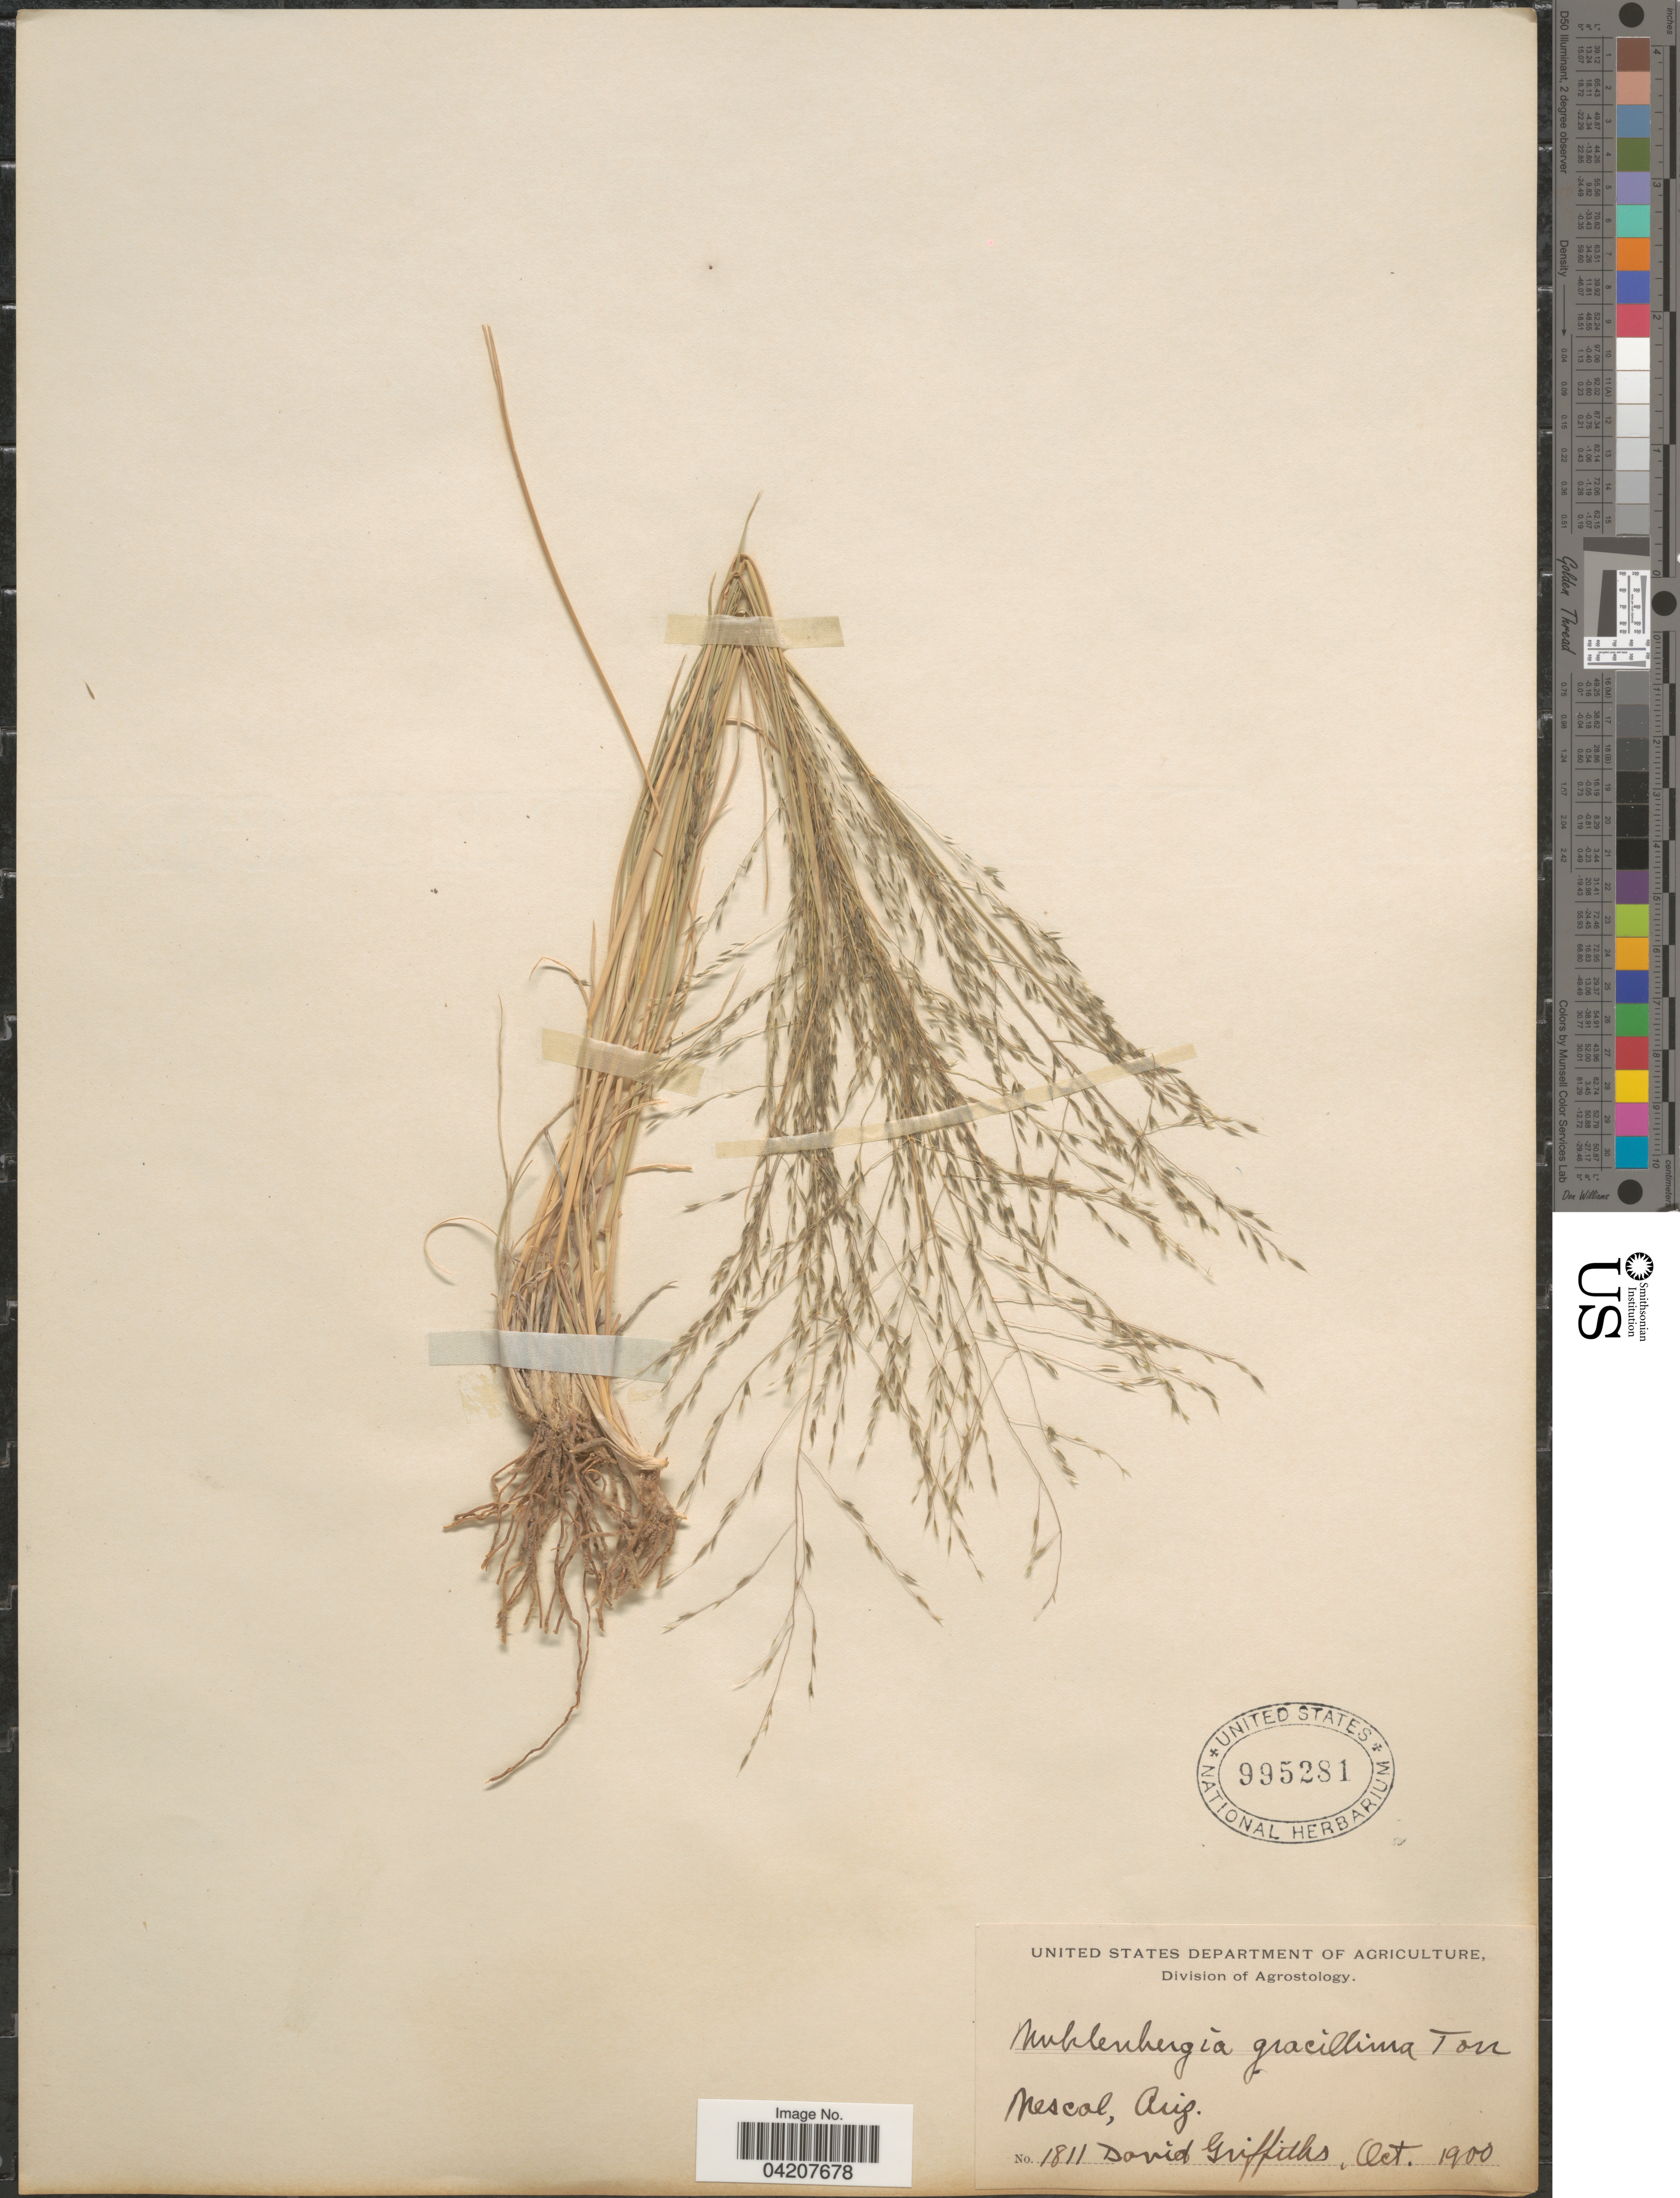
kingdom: Plantae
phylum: Tracheophyta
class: Liliopsida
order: Poales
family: Poaceae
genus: Muhlenbergia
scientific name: Muhlenbergia arenicola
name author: Buckley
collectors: D. Griffiths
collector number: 1811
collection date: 1900-10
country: United States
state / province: Arizona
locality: Mescal.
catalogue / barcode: US 995281